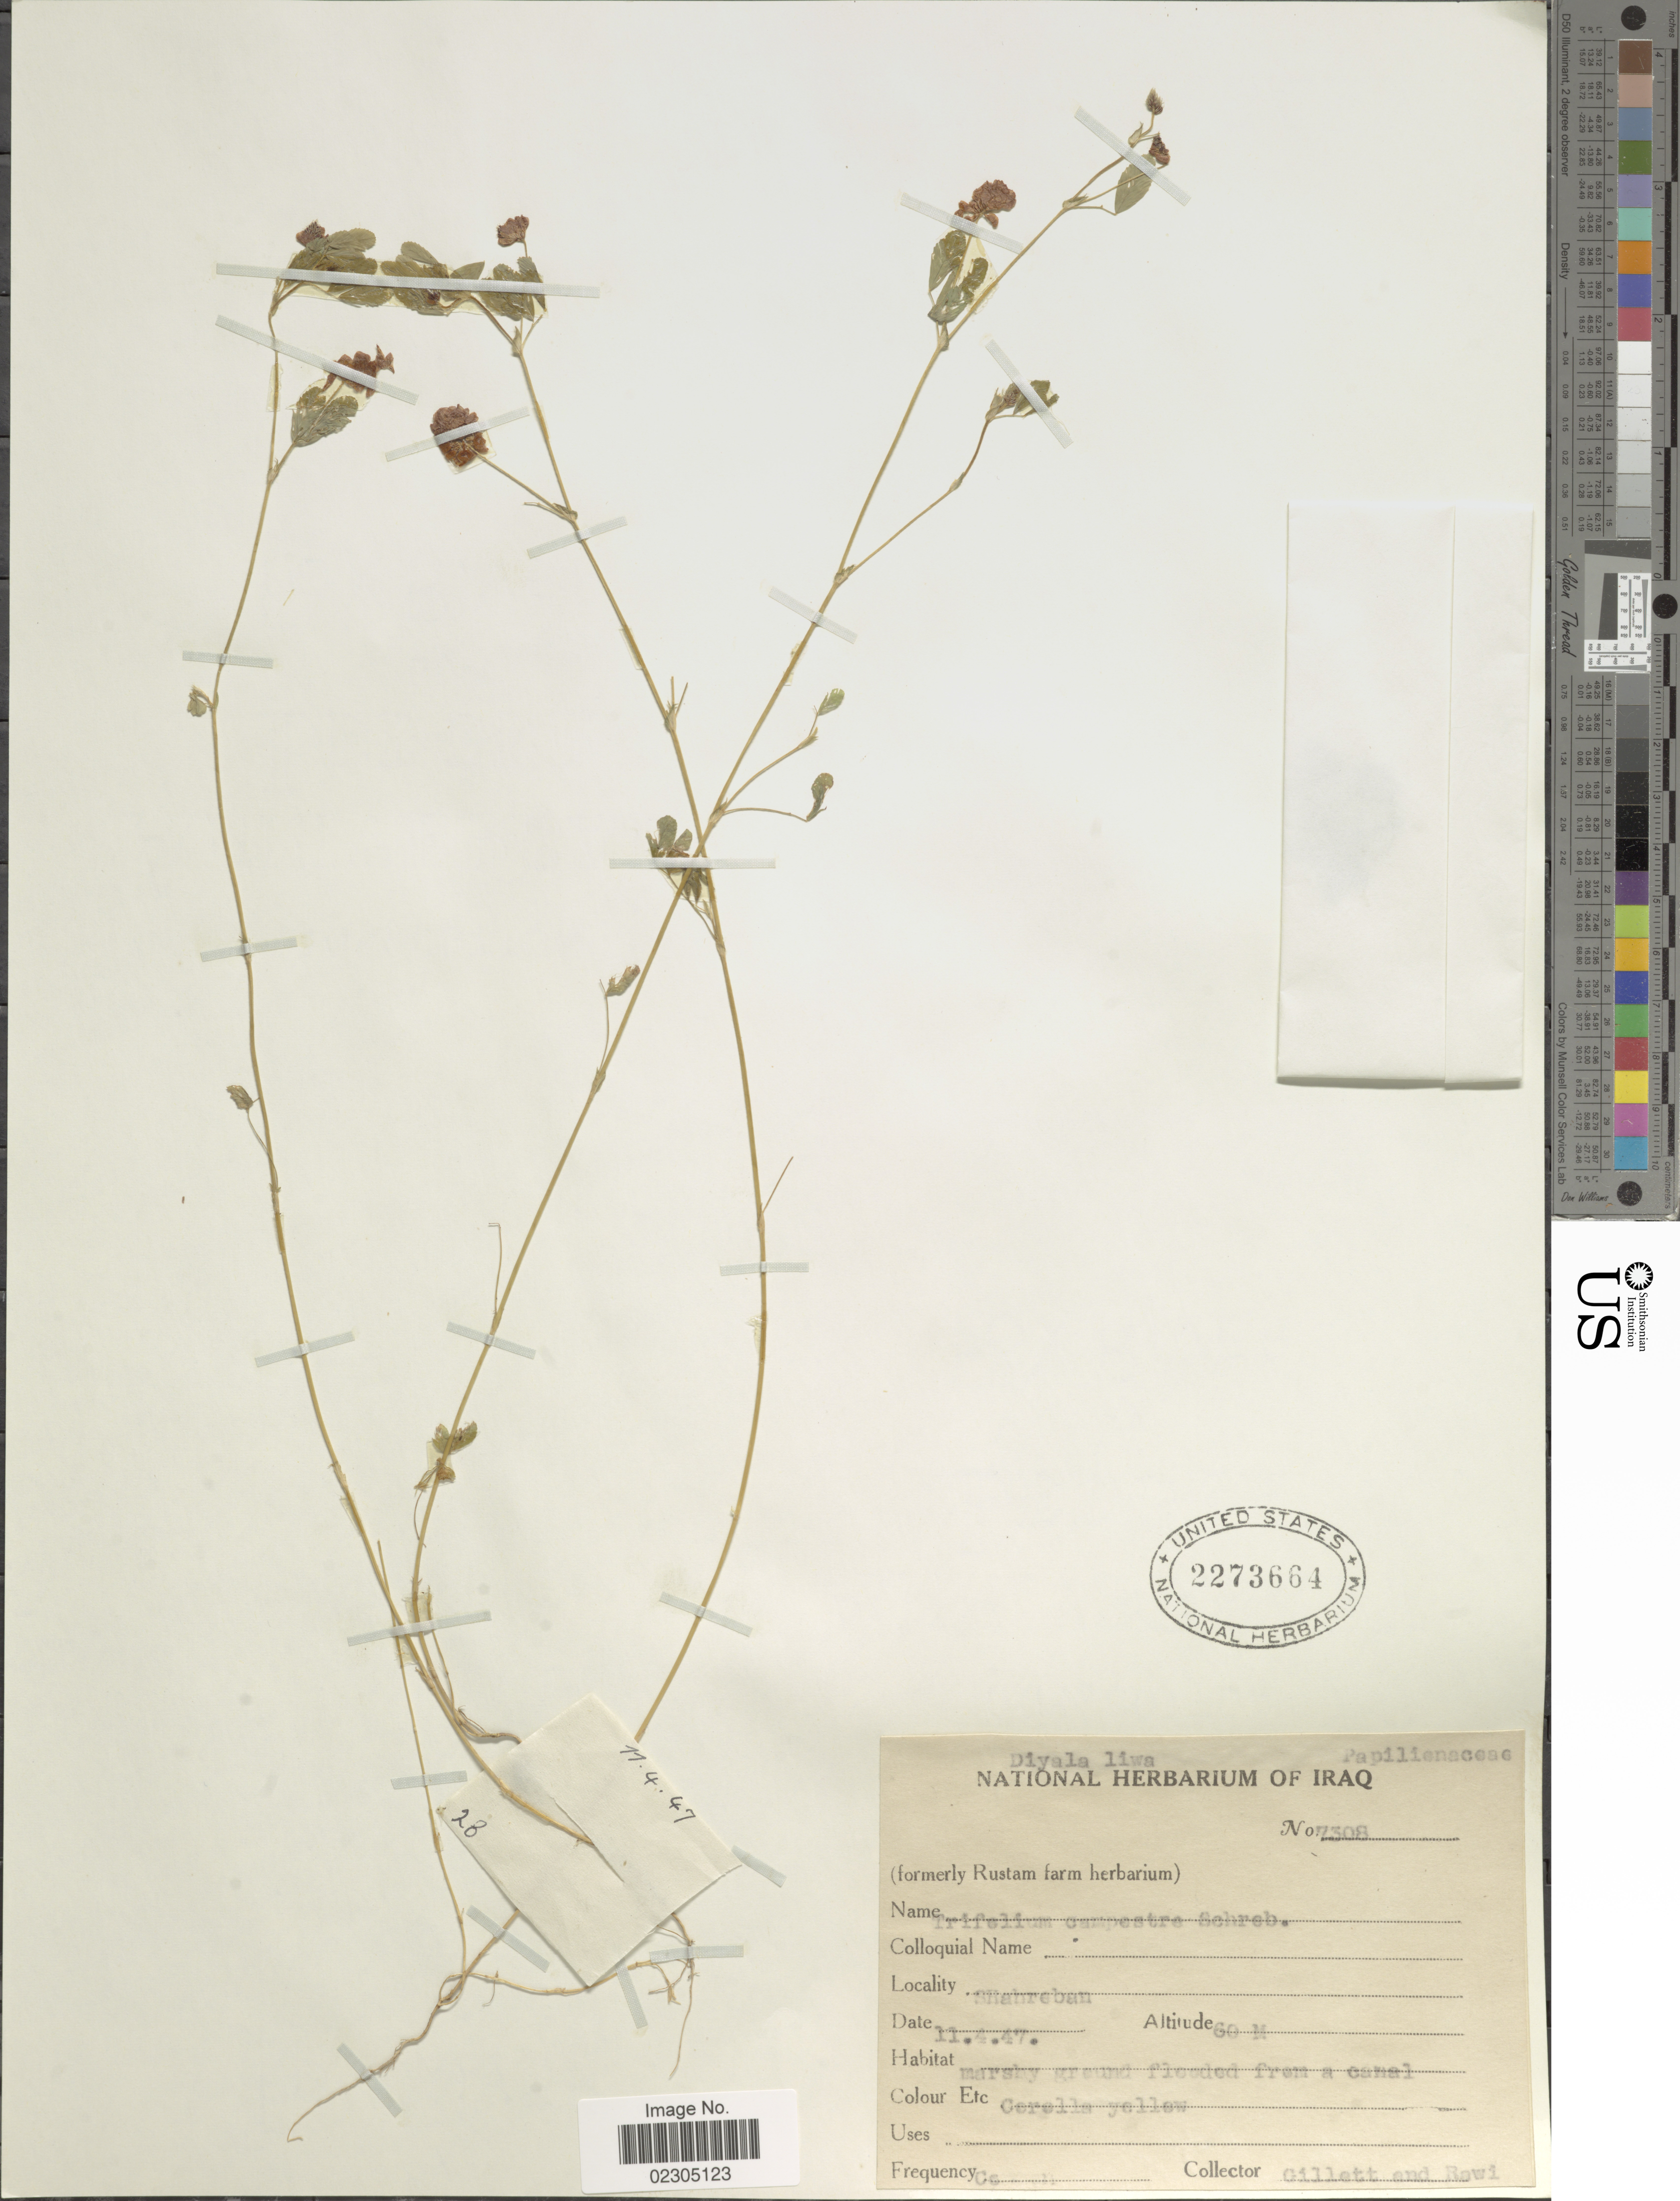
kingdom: Plantae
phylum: Tracheophyta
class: Magnoliopsida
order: Fabales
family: Fabaceae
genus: Trifolium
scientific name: Trifolium campestre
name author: Schreb.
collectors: Gillett, -- & -. Rawi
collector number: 7308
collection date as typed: Transcribed d/m/y: 11/4/47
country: Iraq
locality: Shahreban.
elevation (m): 60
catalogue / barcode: US 2273664